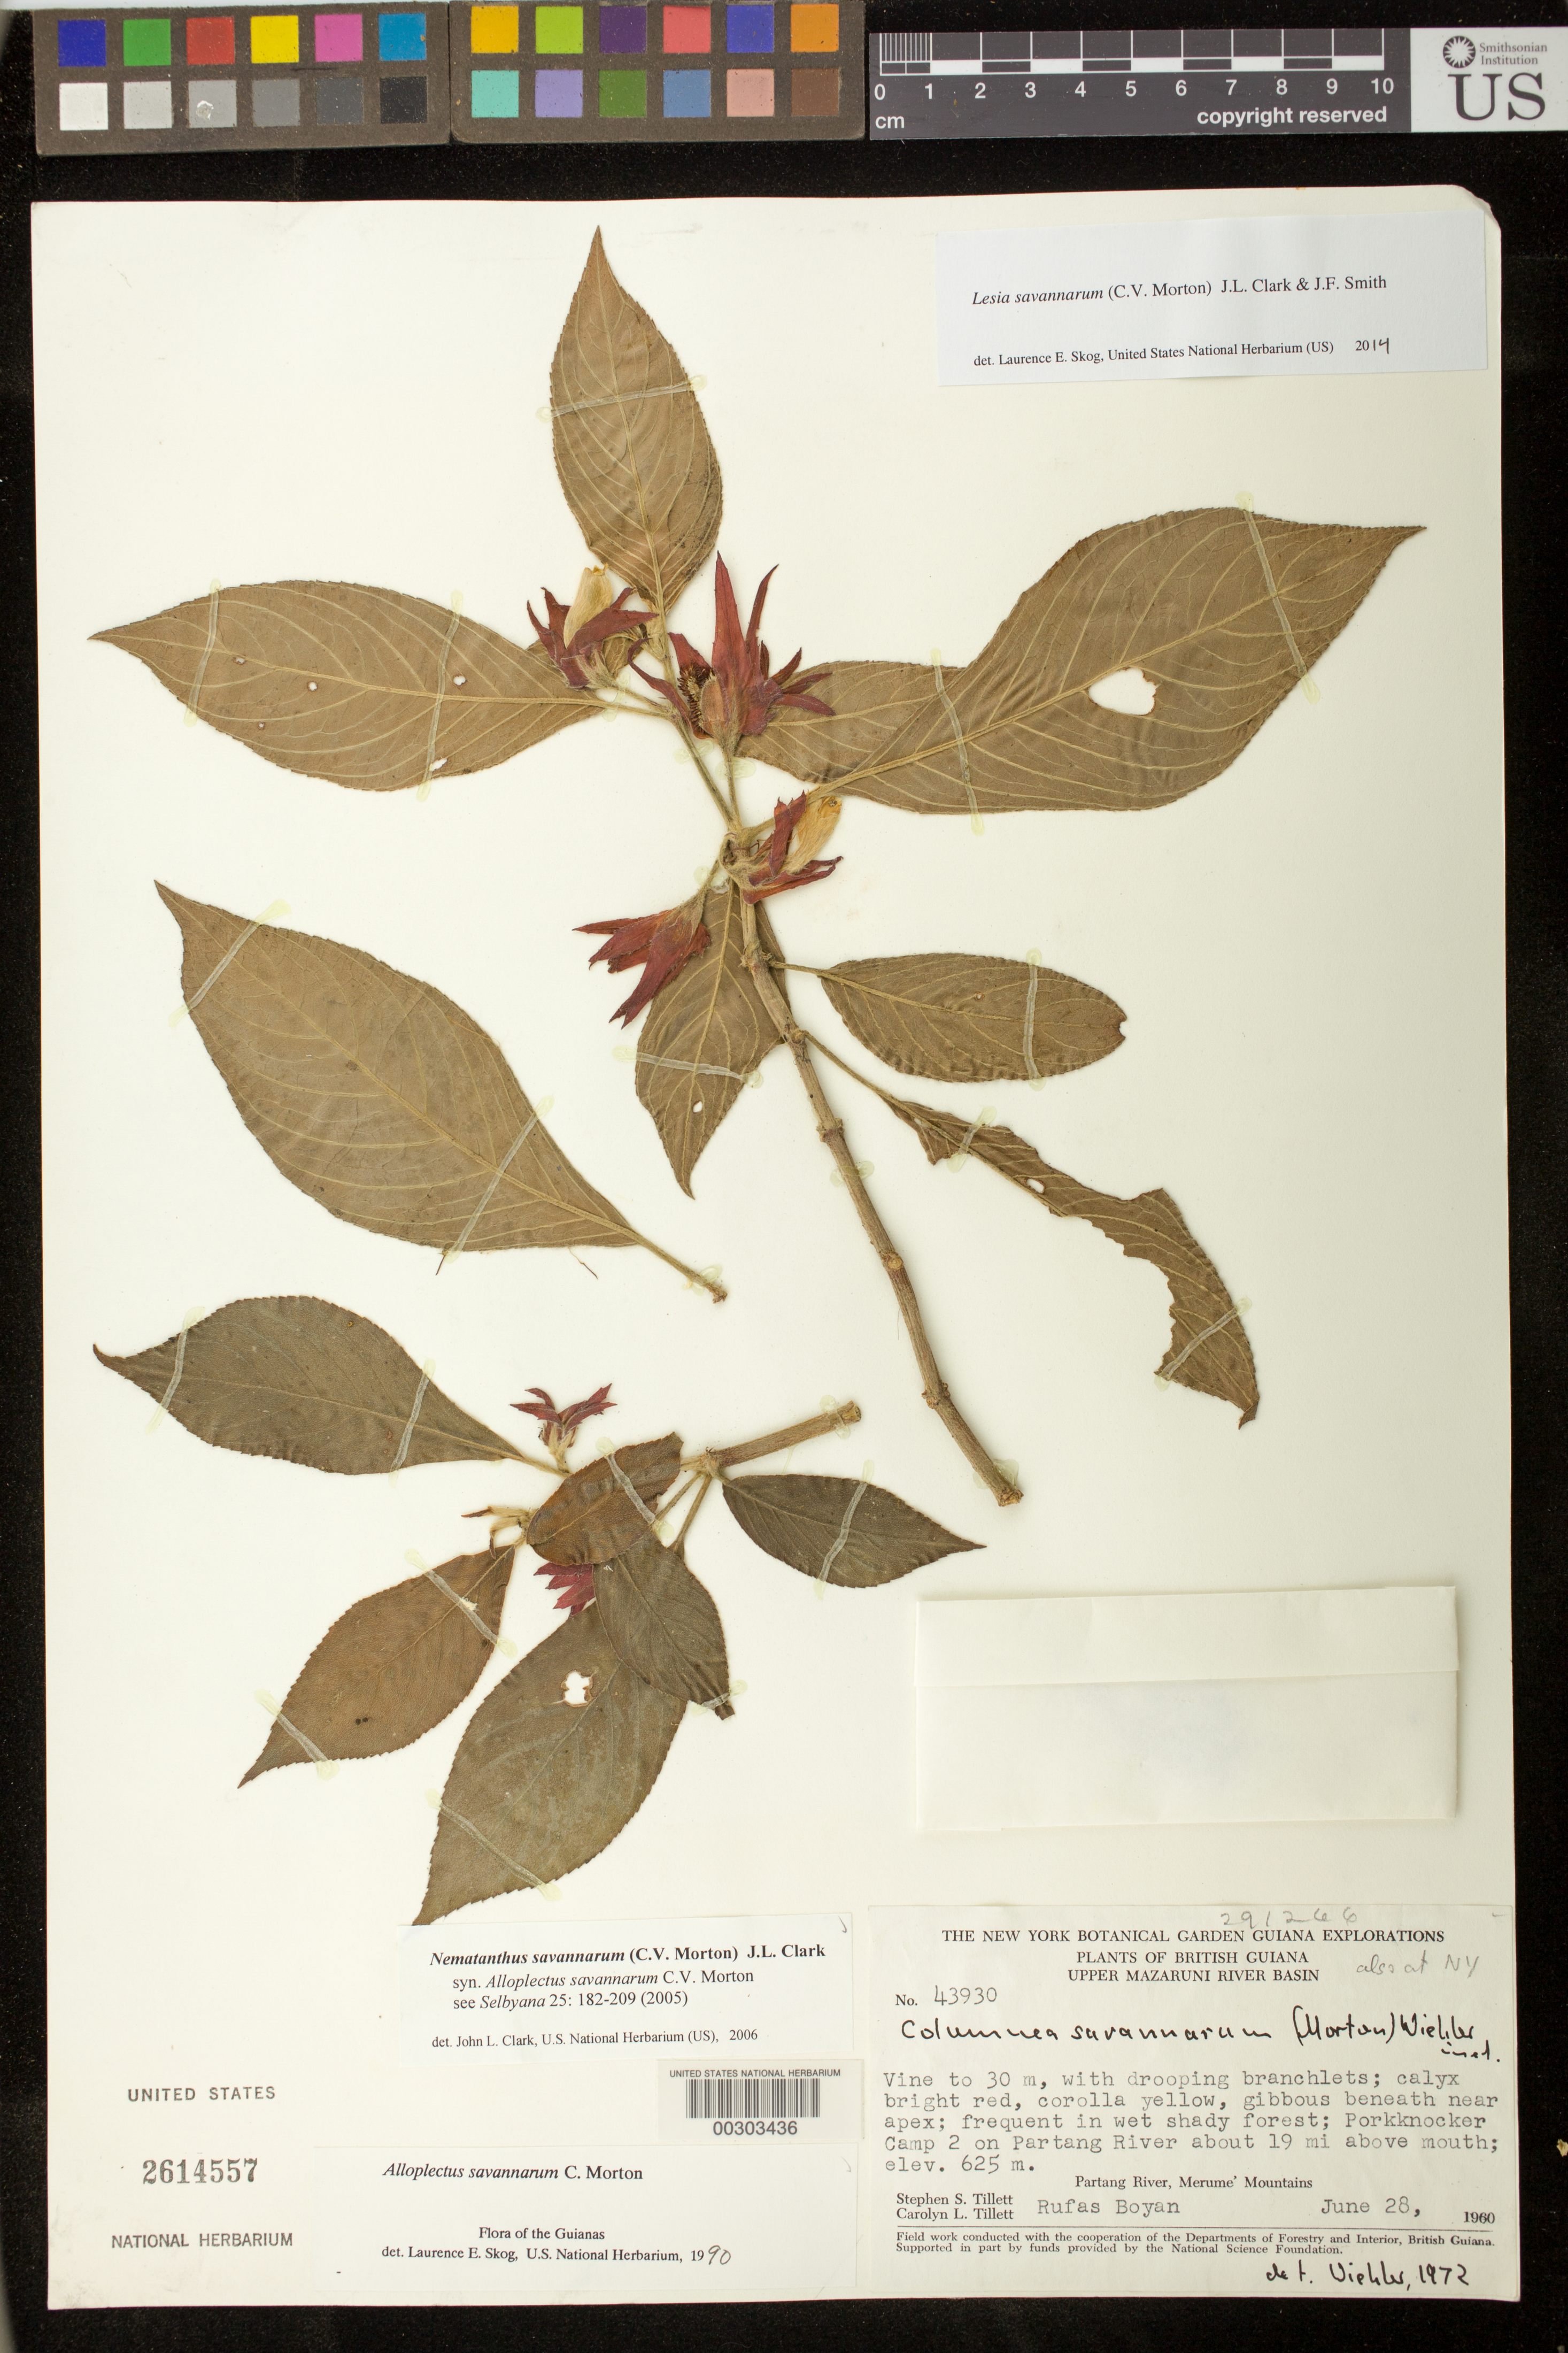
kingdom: Plantae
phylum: Tracheophyta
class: Magnoliopsida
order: Lamiales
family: Gesneriaceae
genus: Lesia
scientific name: Lesia savannarum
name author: (C.V. Morton) J.L. Clark & J.F. Sm.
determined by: Skog, Laurence E.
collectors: S. S. Tillett, C. L. Tillett & R. Boyan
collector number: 43930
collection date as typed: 28 Jun 1960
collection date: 1960-06-28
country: Guyana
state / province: Cuyuni-Mazaruni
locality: Upper Mazaruni River basin; Merume Mountains, Porkknocker Camp 2 on Partang River about 19 mi above mouth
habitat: Frequent in wet shady forest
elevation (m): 625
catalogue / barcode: US 2614557